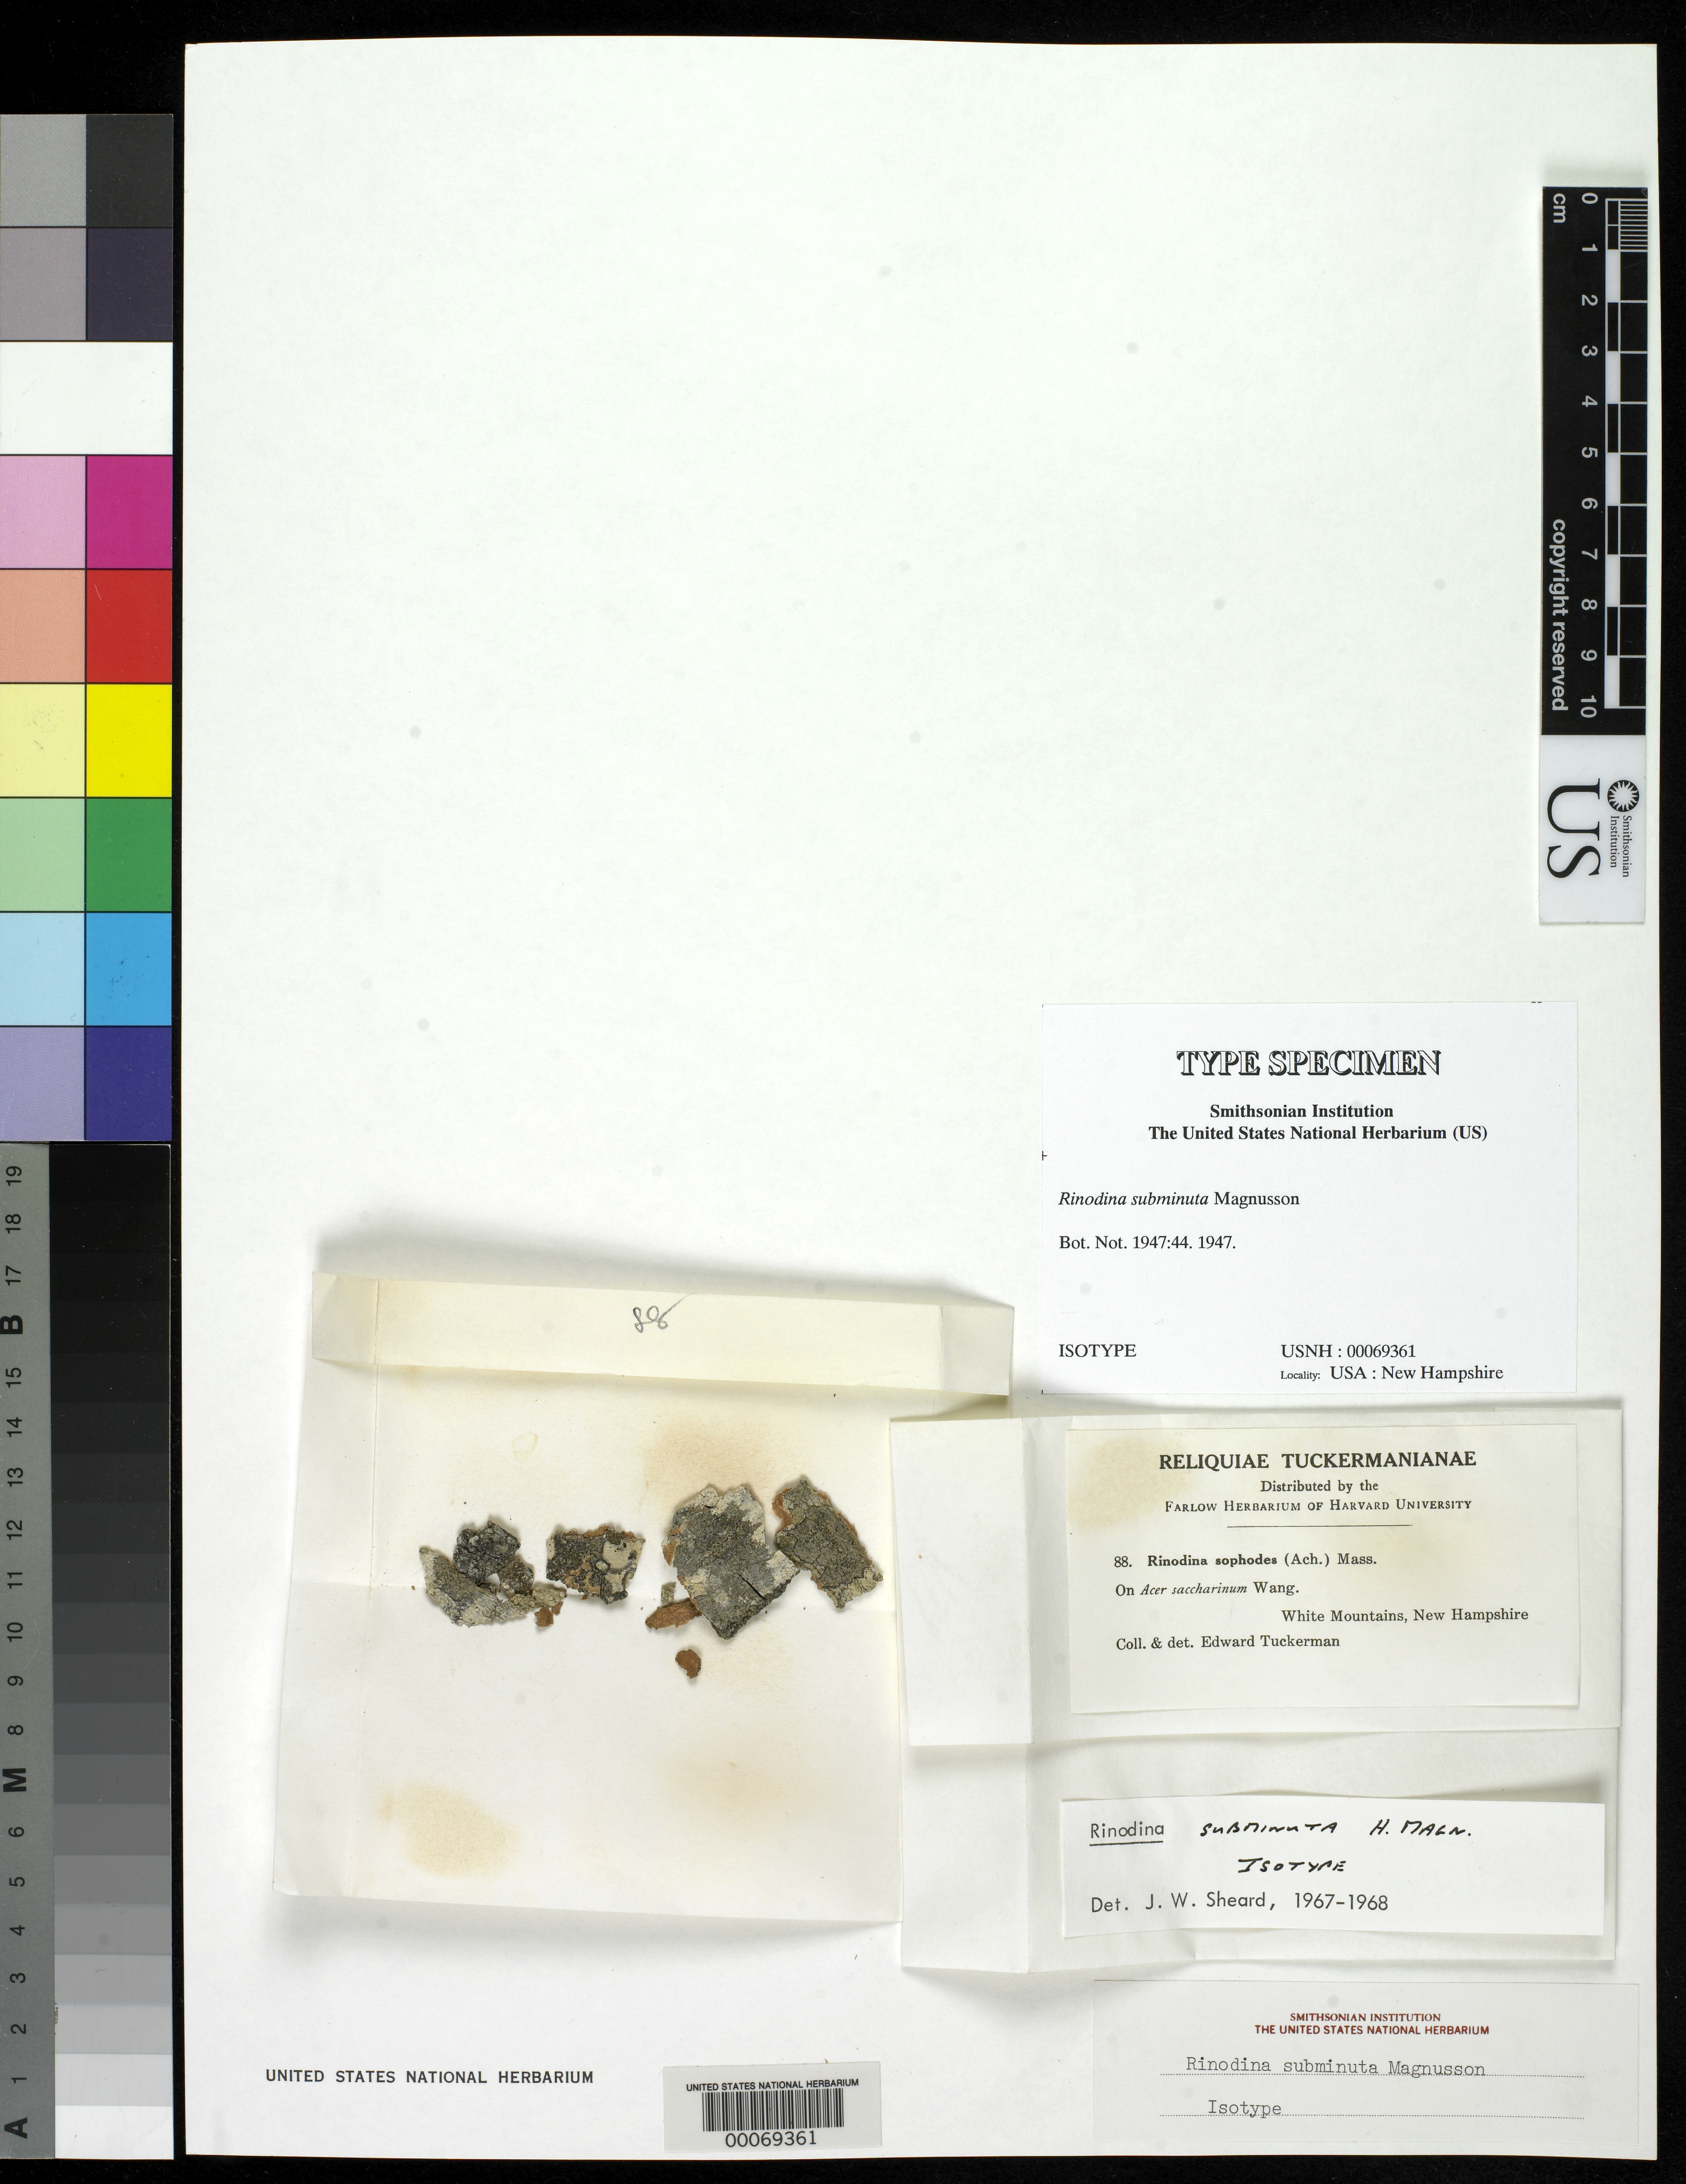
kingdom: Fungi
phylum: Ascomycota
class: Lecanoromycetes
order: Caliciales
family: Physciaceae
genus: Rinodina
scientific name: Rinodina subminuta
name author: H. Magn.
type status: Isotype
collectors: E. Tuckerman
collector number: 88 Rel. Tuck.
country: United States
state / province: New Hampshire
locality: White Mts.